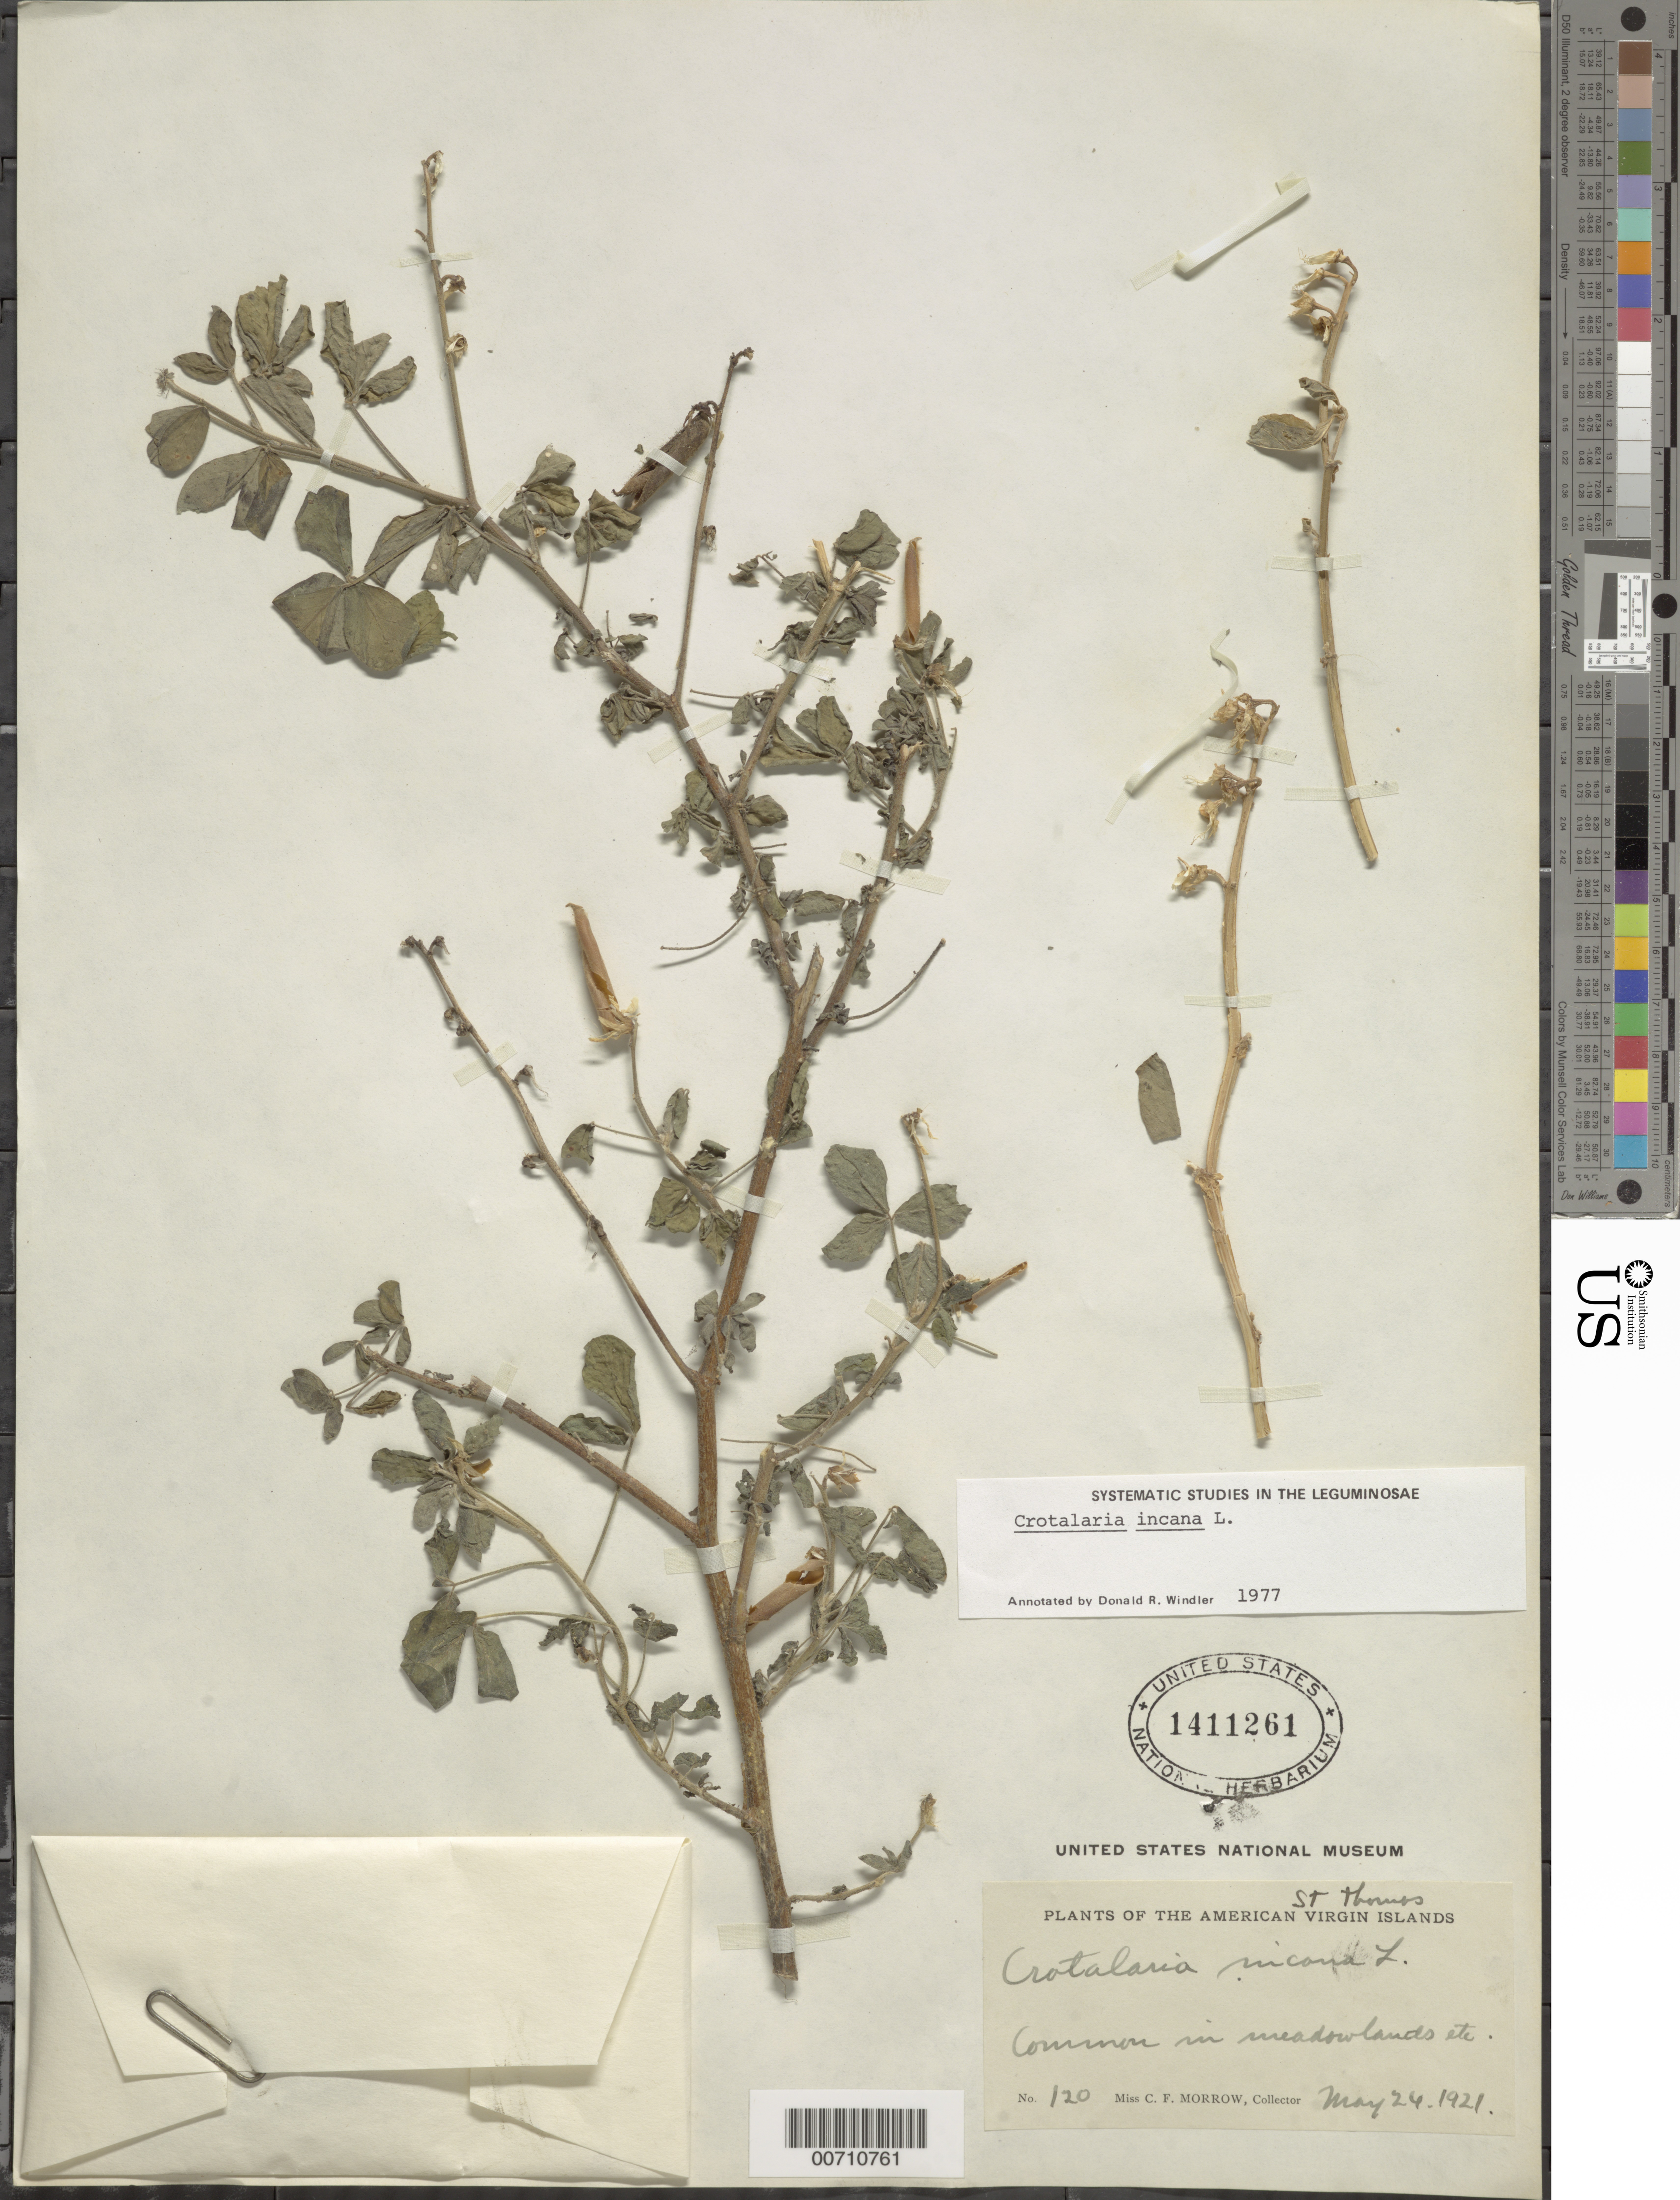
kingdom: Plantae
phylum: Tracheophyta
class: Magnoliopsida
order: Fabales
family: Fabaceae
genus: Crotalaria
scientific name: Crotalaria incana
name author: L.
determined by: Windler, D. R.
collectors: C. Morrow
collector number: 120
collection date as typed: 24 May 1921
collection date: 1921-05-24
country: U.S. Virgin Islands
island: St. Thomas Island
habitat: Meadowlands etc.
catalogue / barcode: US 1411261